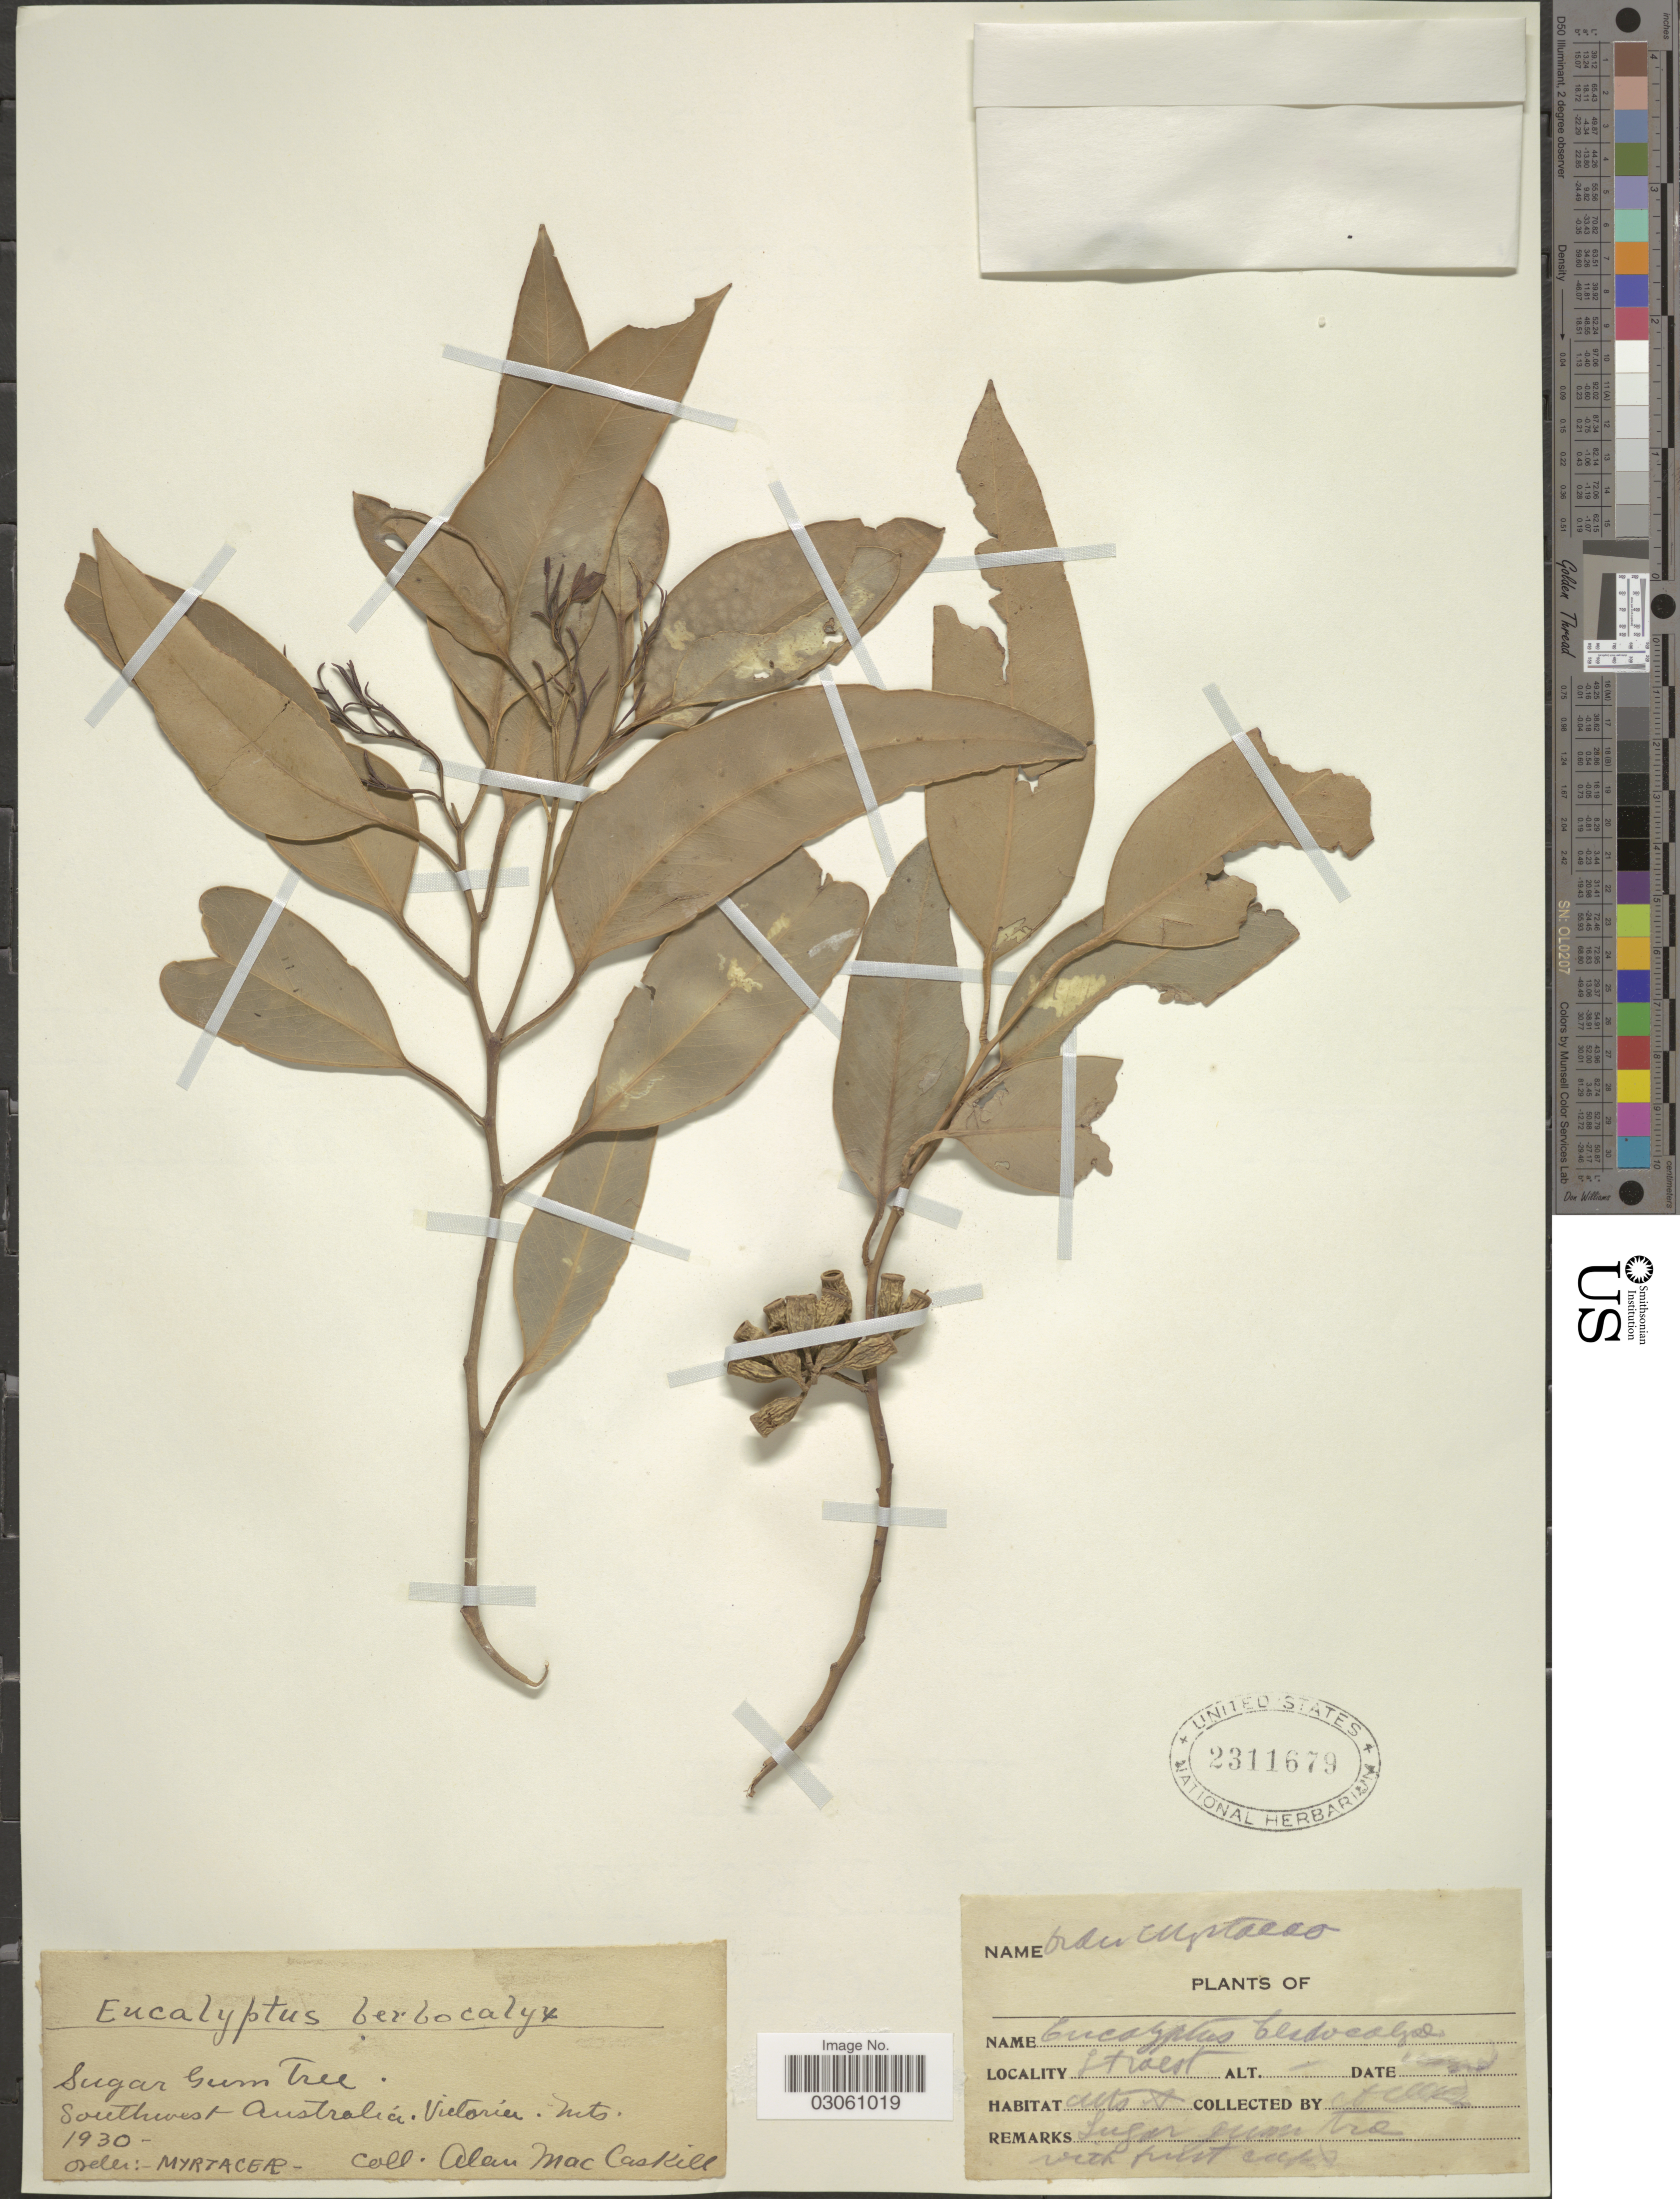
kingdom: Plantae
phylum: Tracheophyta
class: Magnoliopsida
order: Myrtales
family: Myrtaceae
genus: Eucalyptus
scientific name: Eucalyptus cladocalyx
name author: F. Muell.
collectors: A. MacCaskill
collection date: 1930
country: Australia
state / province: Victoria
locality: Southwest Australia, Victoria Mts.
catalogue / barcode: US 2311679